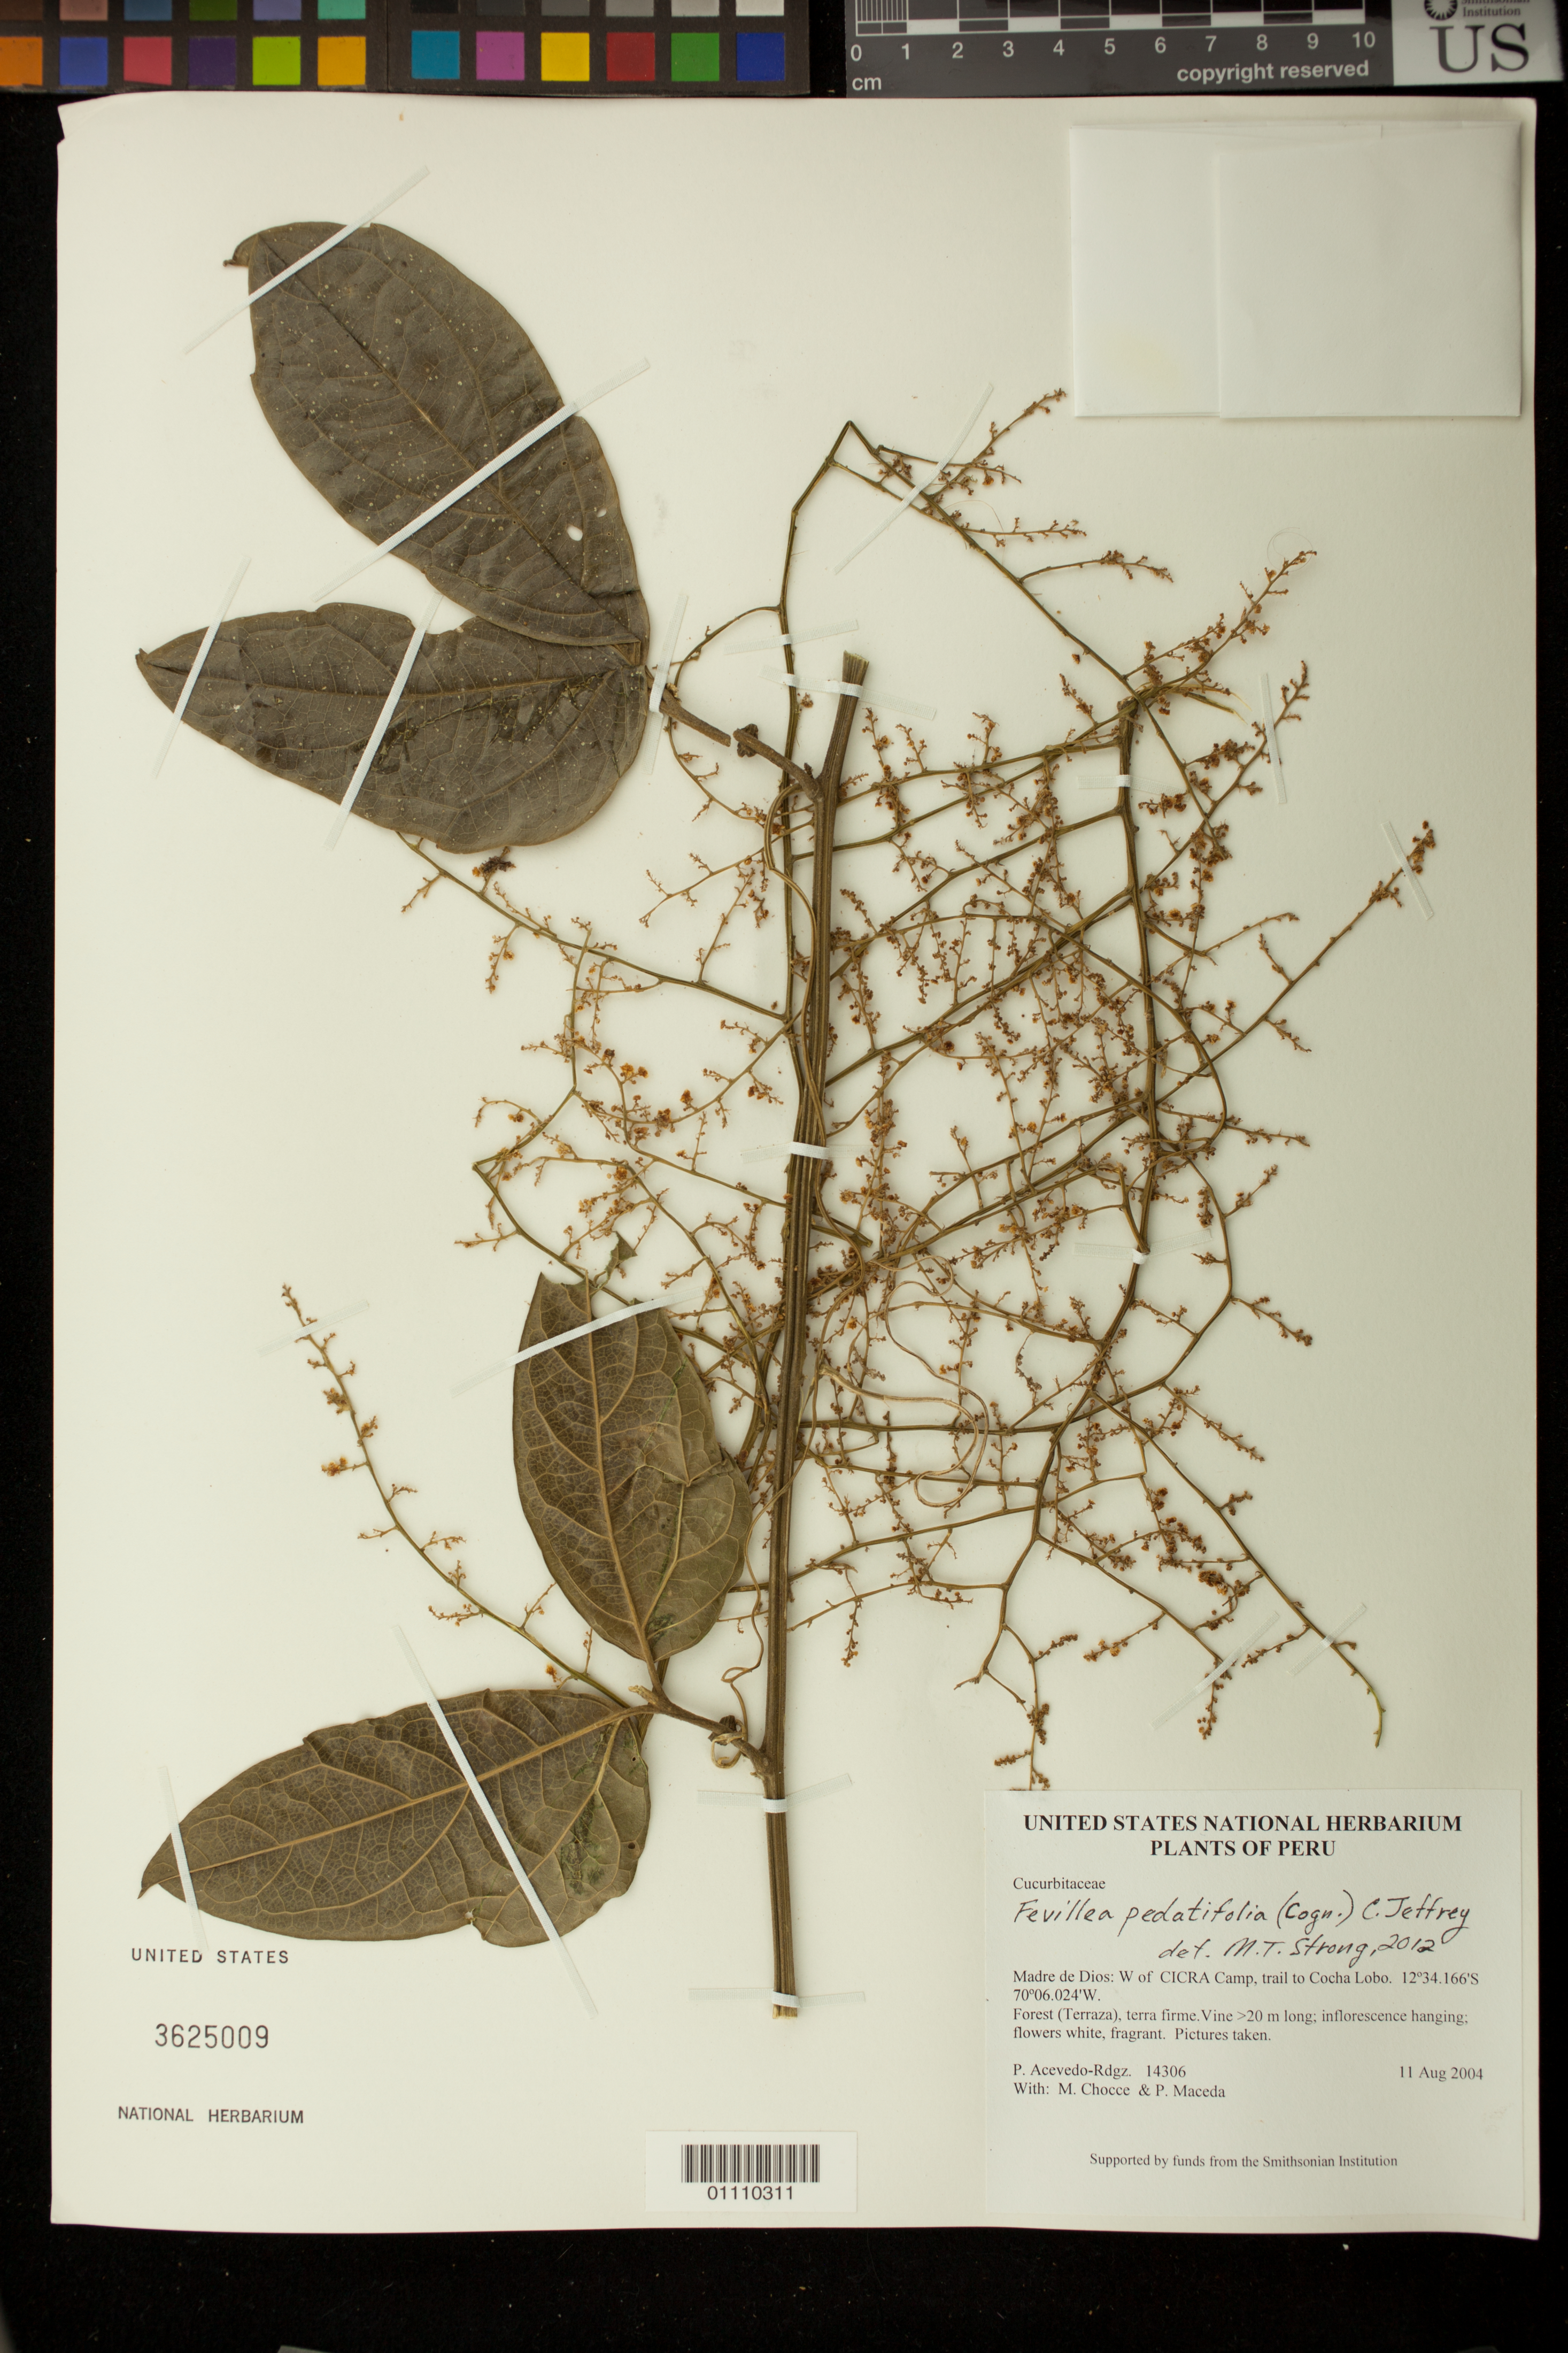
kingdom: Plantae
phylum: Tracheophyta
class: Magnoliopsida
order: Cucurbitales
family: Cucurbitaceae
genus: Fevillea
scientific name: Fevillea pedatifolia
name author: (Cogn.) C. Jeffrey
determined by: Strong, M. T., (US), Smithsonian Institution - National Museum of Natural History (UNITED STATES)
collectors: P. Acevedo-Rodr., M. Chocce & P. Maceda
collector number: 14306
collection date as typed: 11 Aug 2004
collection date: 2004-08-11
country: Peru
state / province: Madre de Dios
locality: Madre de Dios: W of CICRA Camp, trail to Cocha Lobo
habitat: Forest (Terraza), terra firme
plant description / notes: NY, K, MO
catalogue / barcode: US 3625009